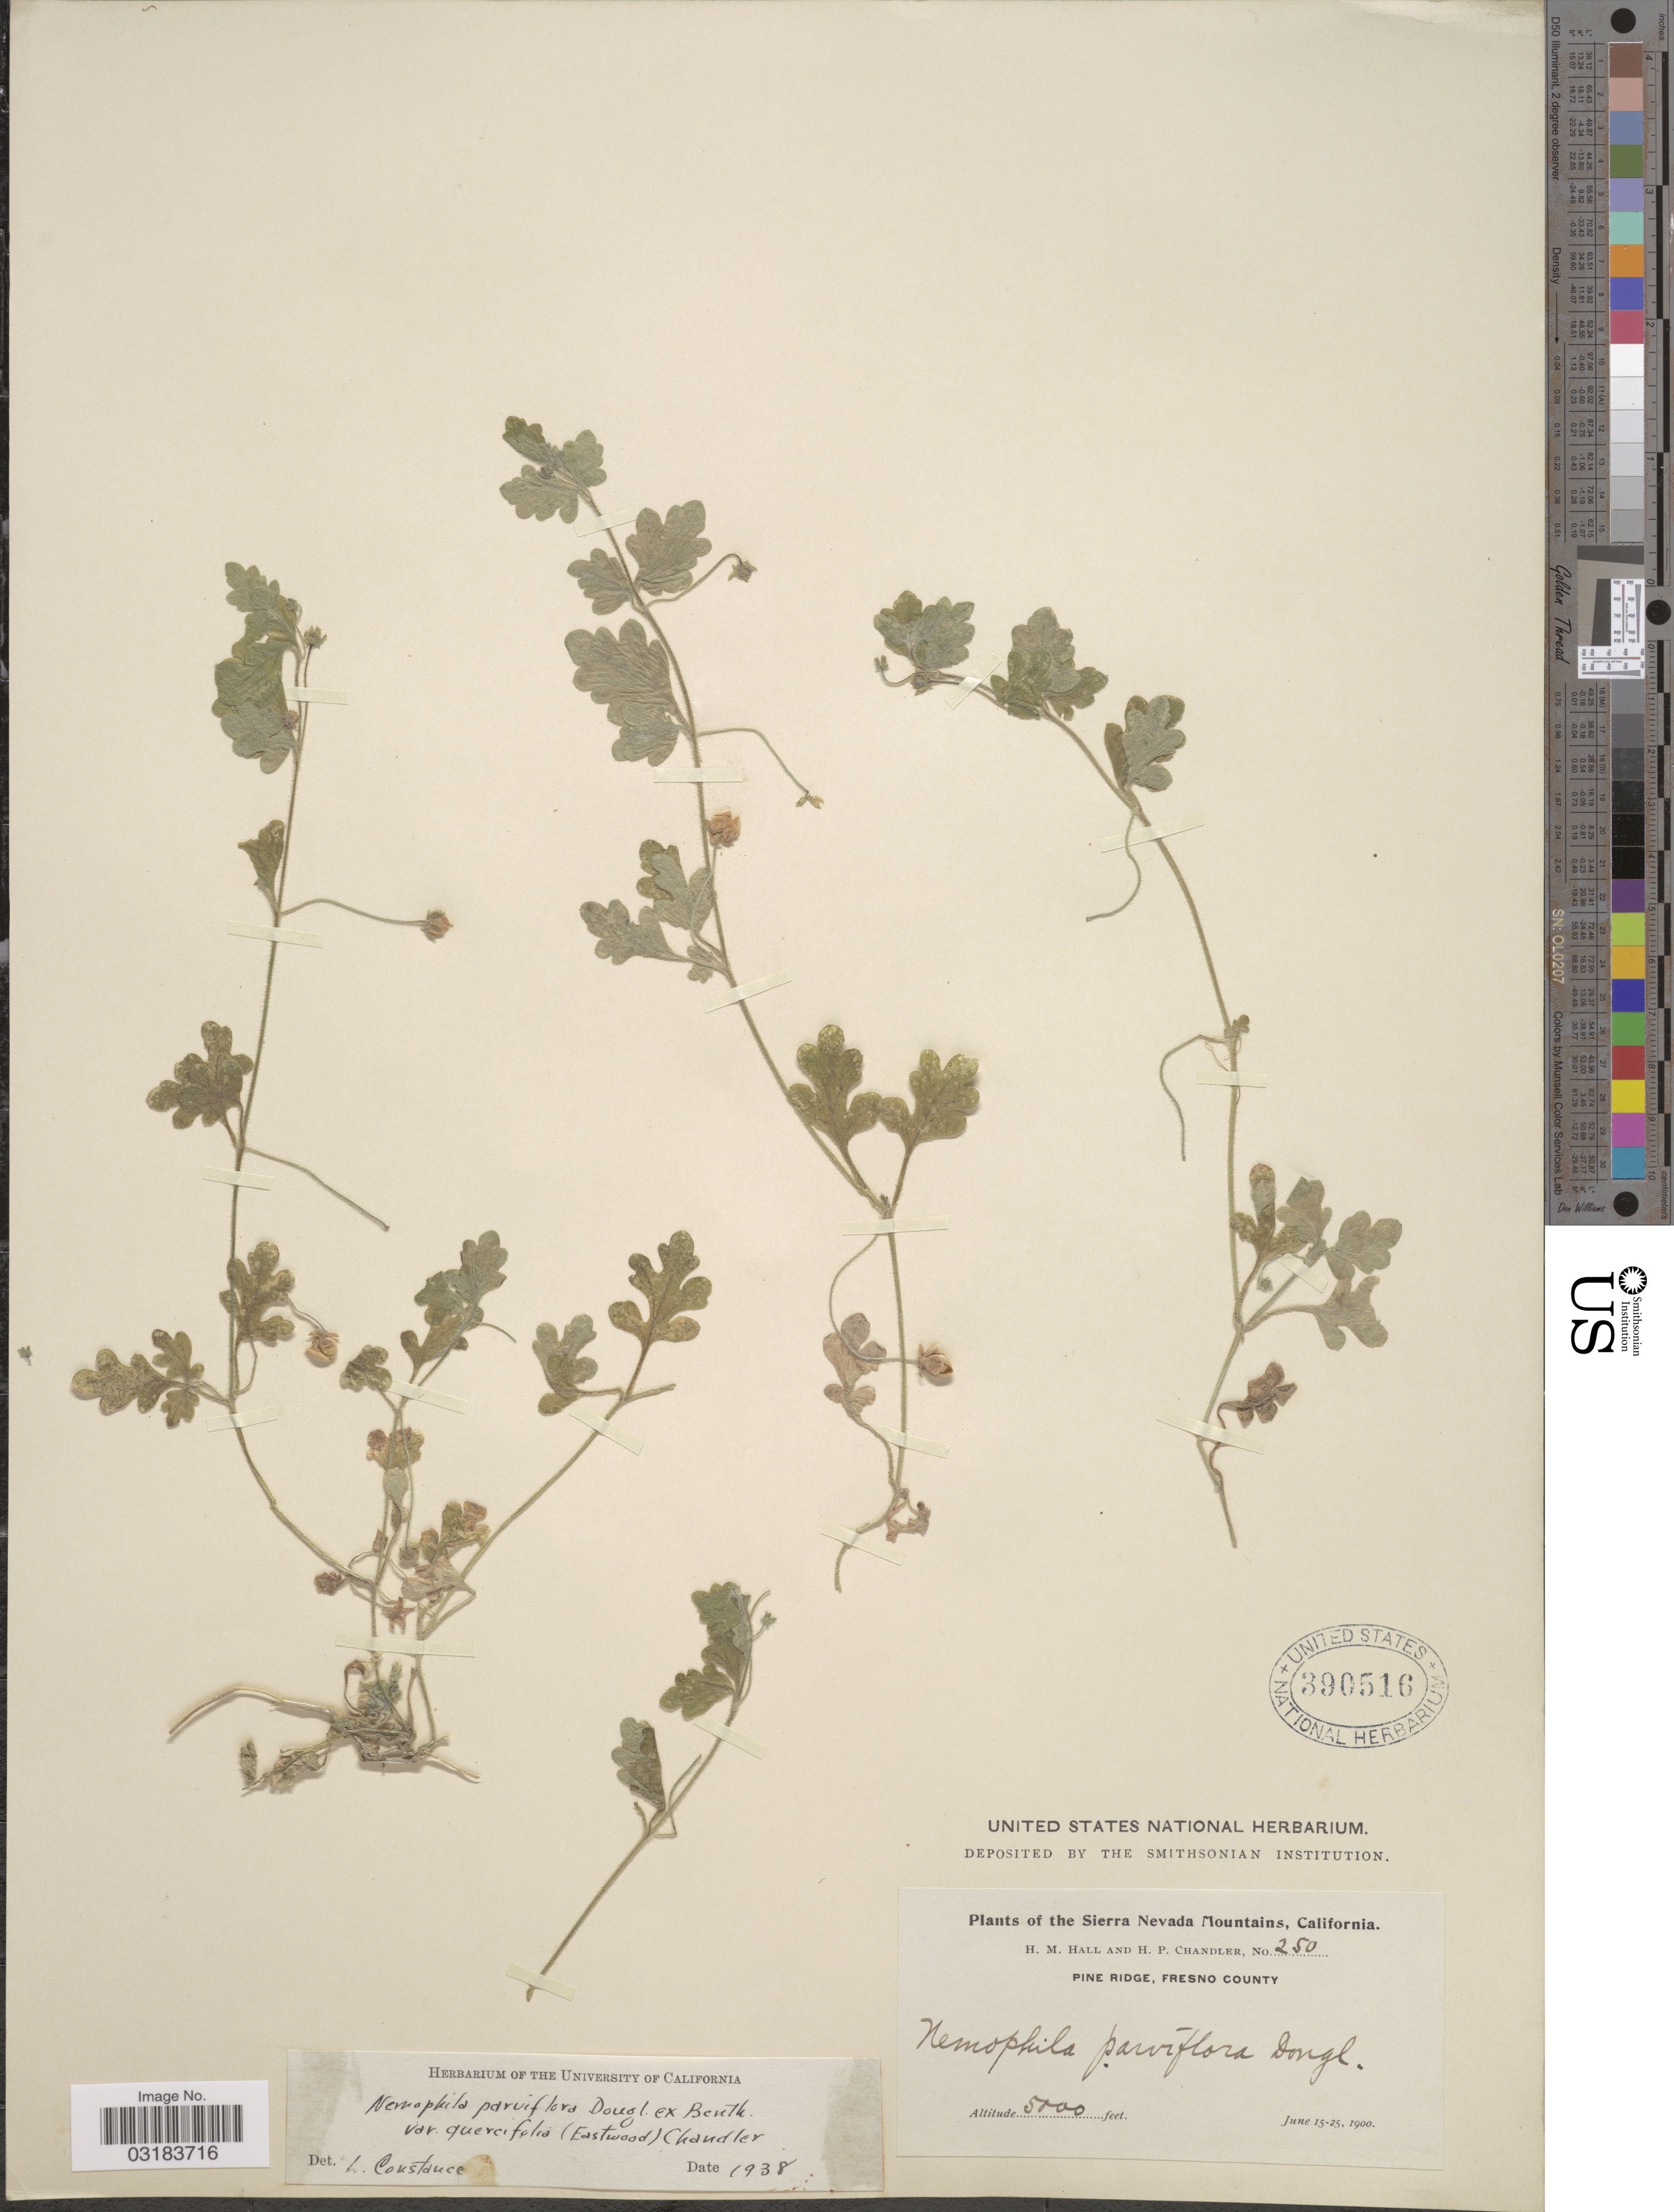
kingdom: Plantae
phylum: Tracheophyta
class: Magnoliopsida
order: Boraginales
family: Hydrophyllaceae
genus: Nemophila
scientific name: Nemophila parviflora var. quercifolia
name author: (Eastw.) H.P. Chandler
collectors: H. M. Hall & H. Chandler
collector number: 250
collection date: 1900-06-15/1900-06-25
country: United States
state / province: California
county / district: Fresno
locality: The Sierra Nevada Mountains. Pine Ridge, Fresno County.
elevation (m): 1524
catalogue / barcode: US 390516